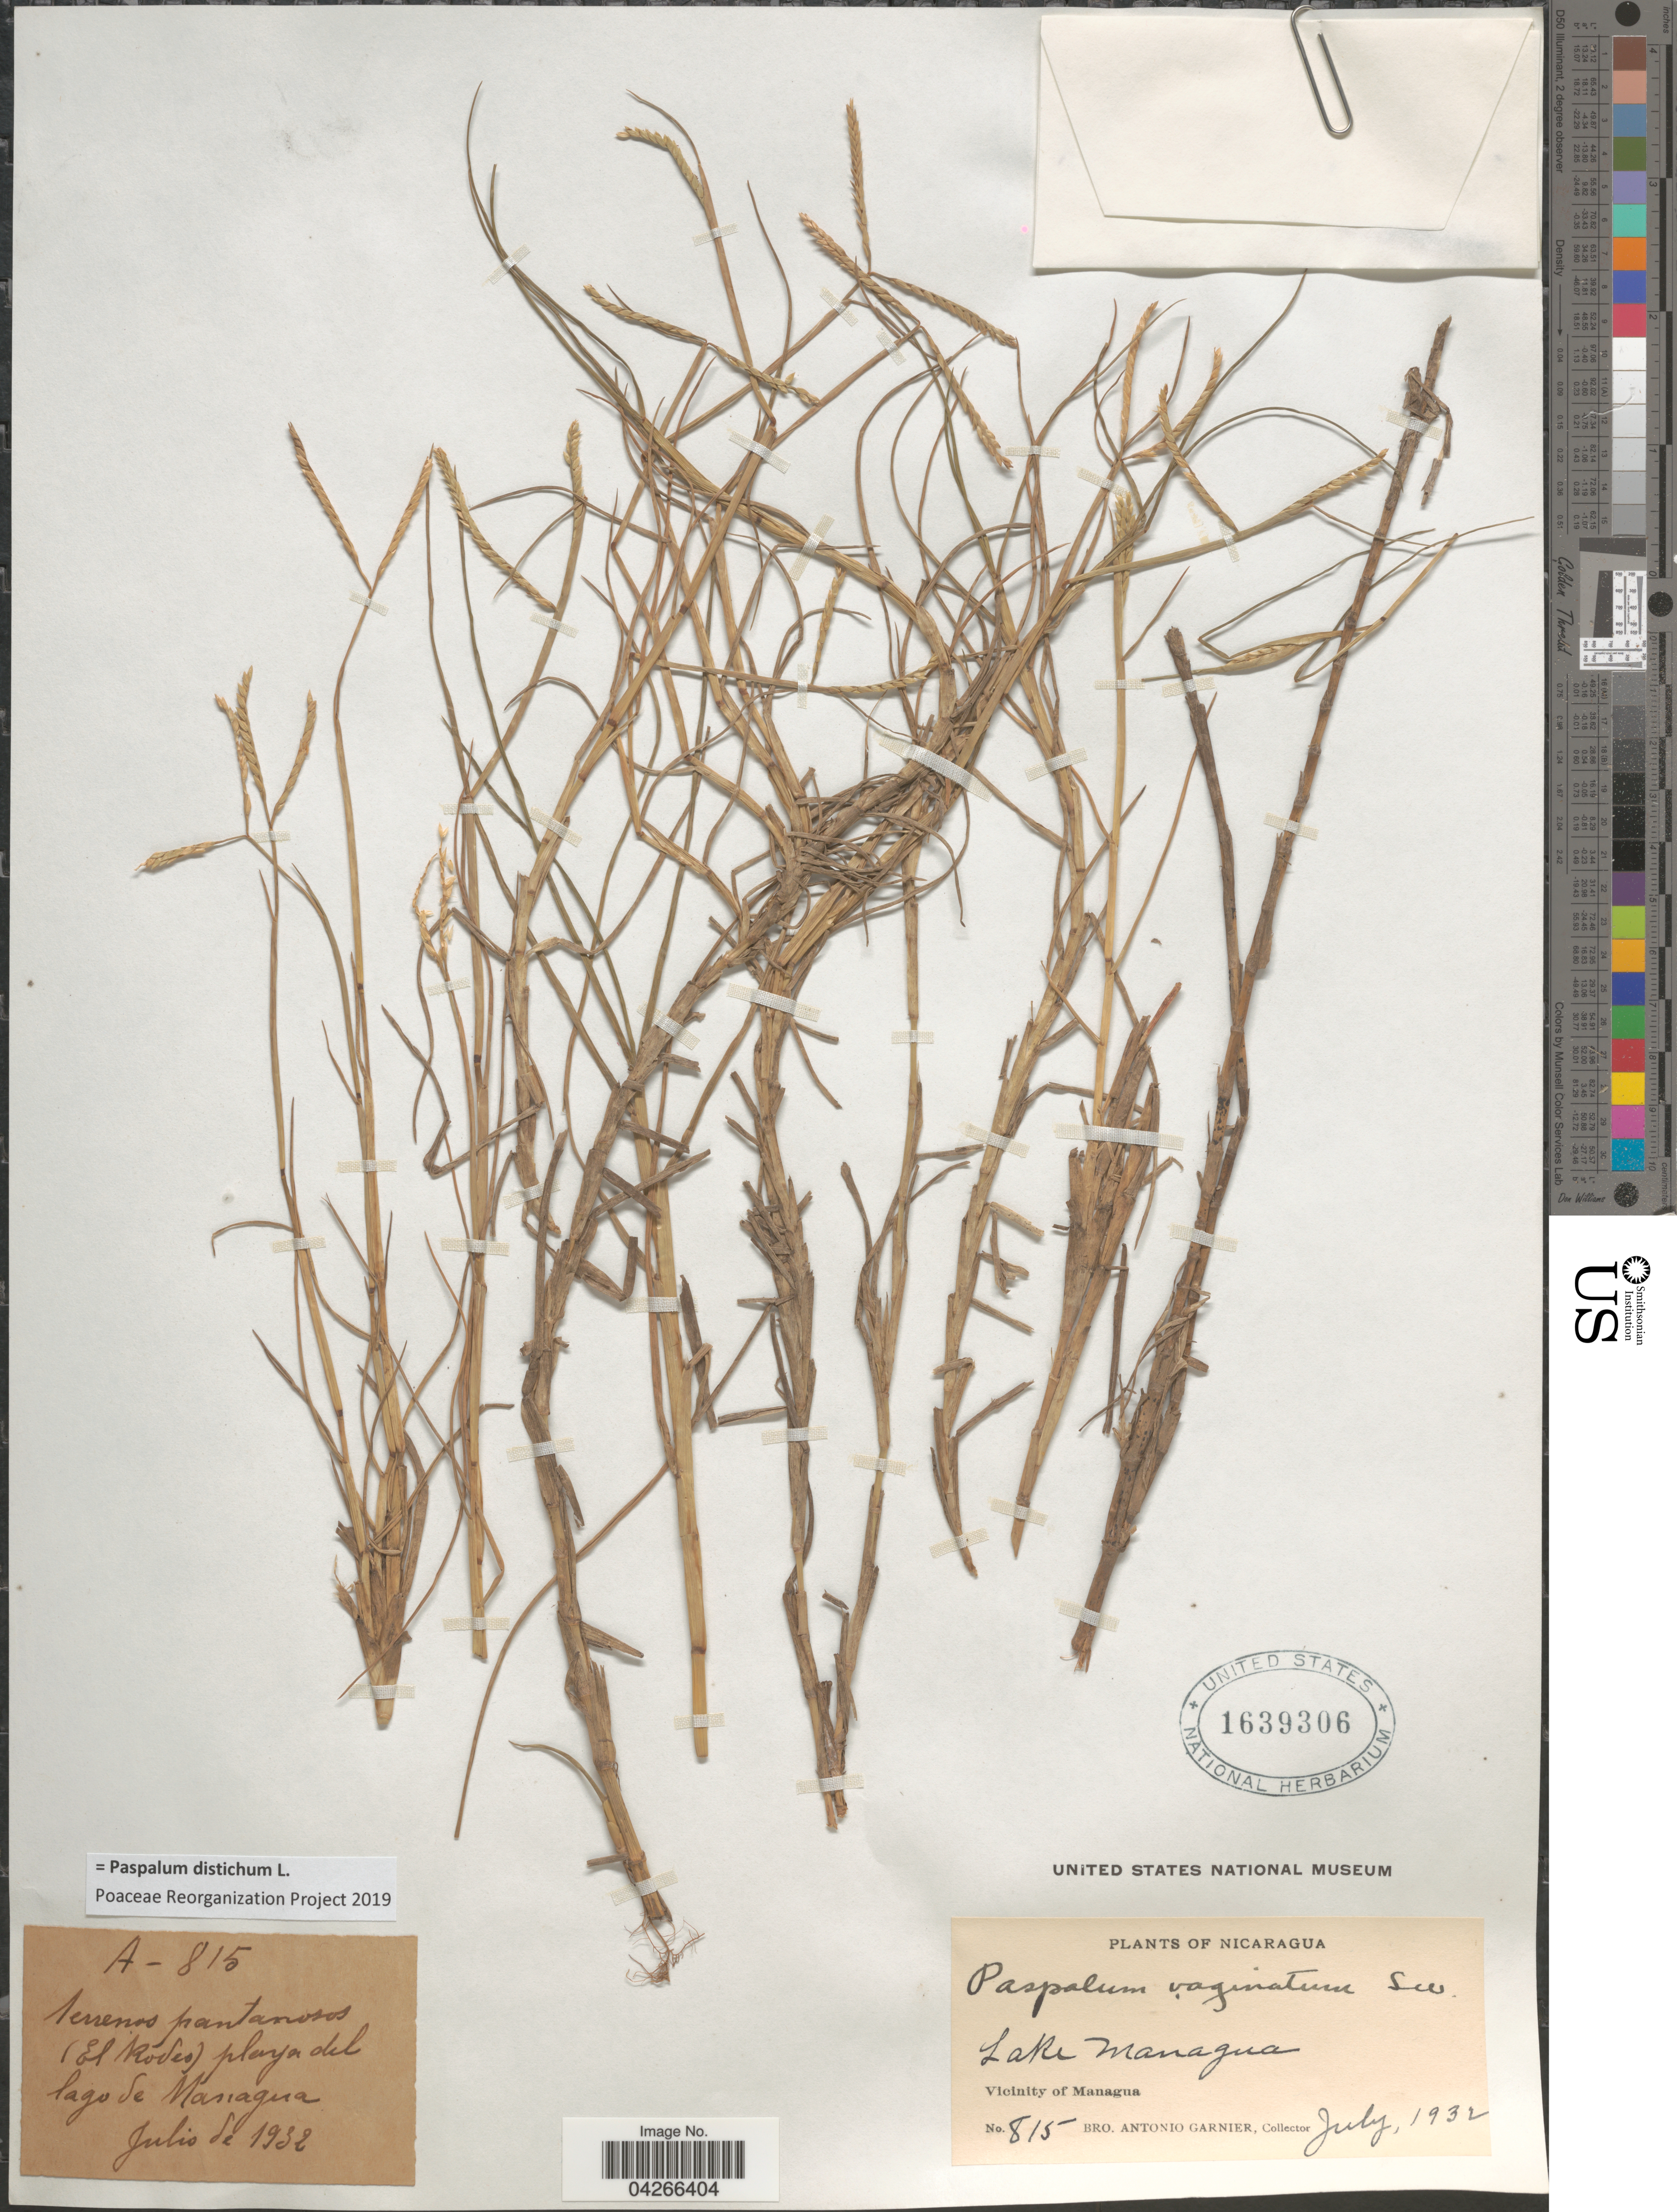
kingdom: Plantae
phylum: Tracheophyta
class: Liliopsida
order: Poales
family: Poaceae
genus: Paspalum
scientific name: Paspalum distichum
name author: L.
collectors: Bro. A. Garnier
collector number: A-815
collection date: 1932-07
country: Nicaragua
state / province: Managua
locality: Terrenos pantanosos (El Rodes) playa del lago de Managua. Lake Managua. Vicinity of Managua.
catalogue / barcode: US 1639306